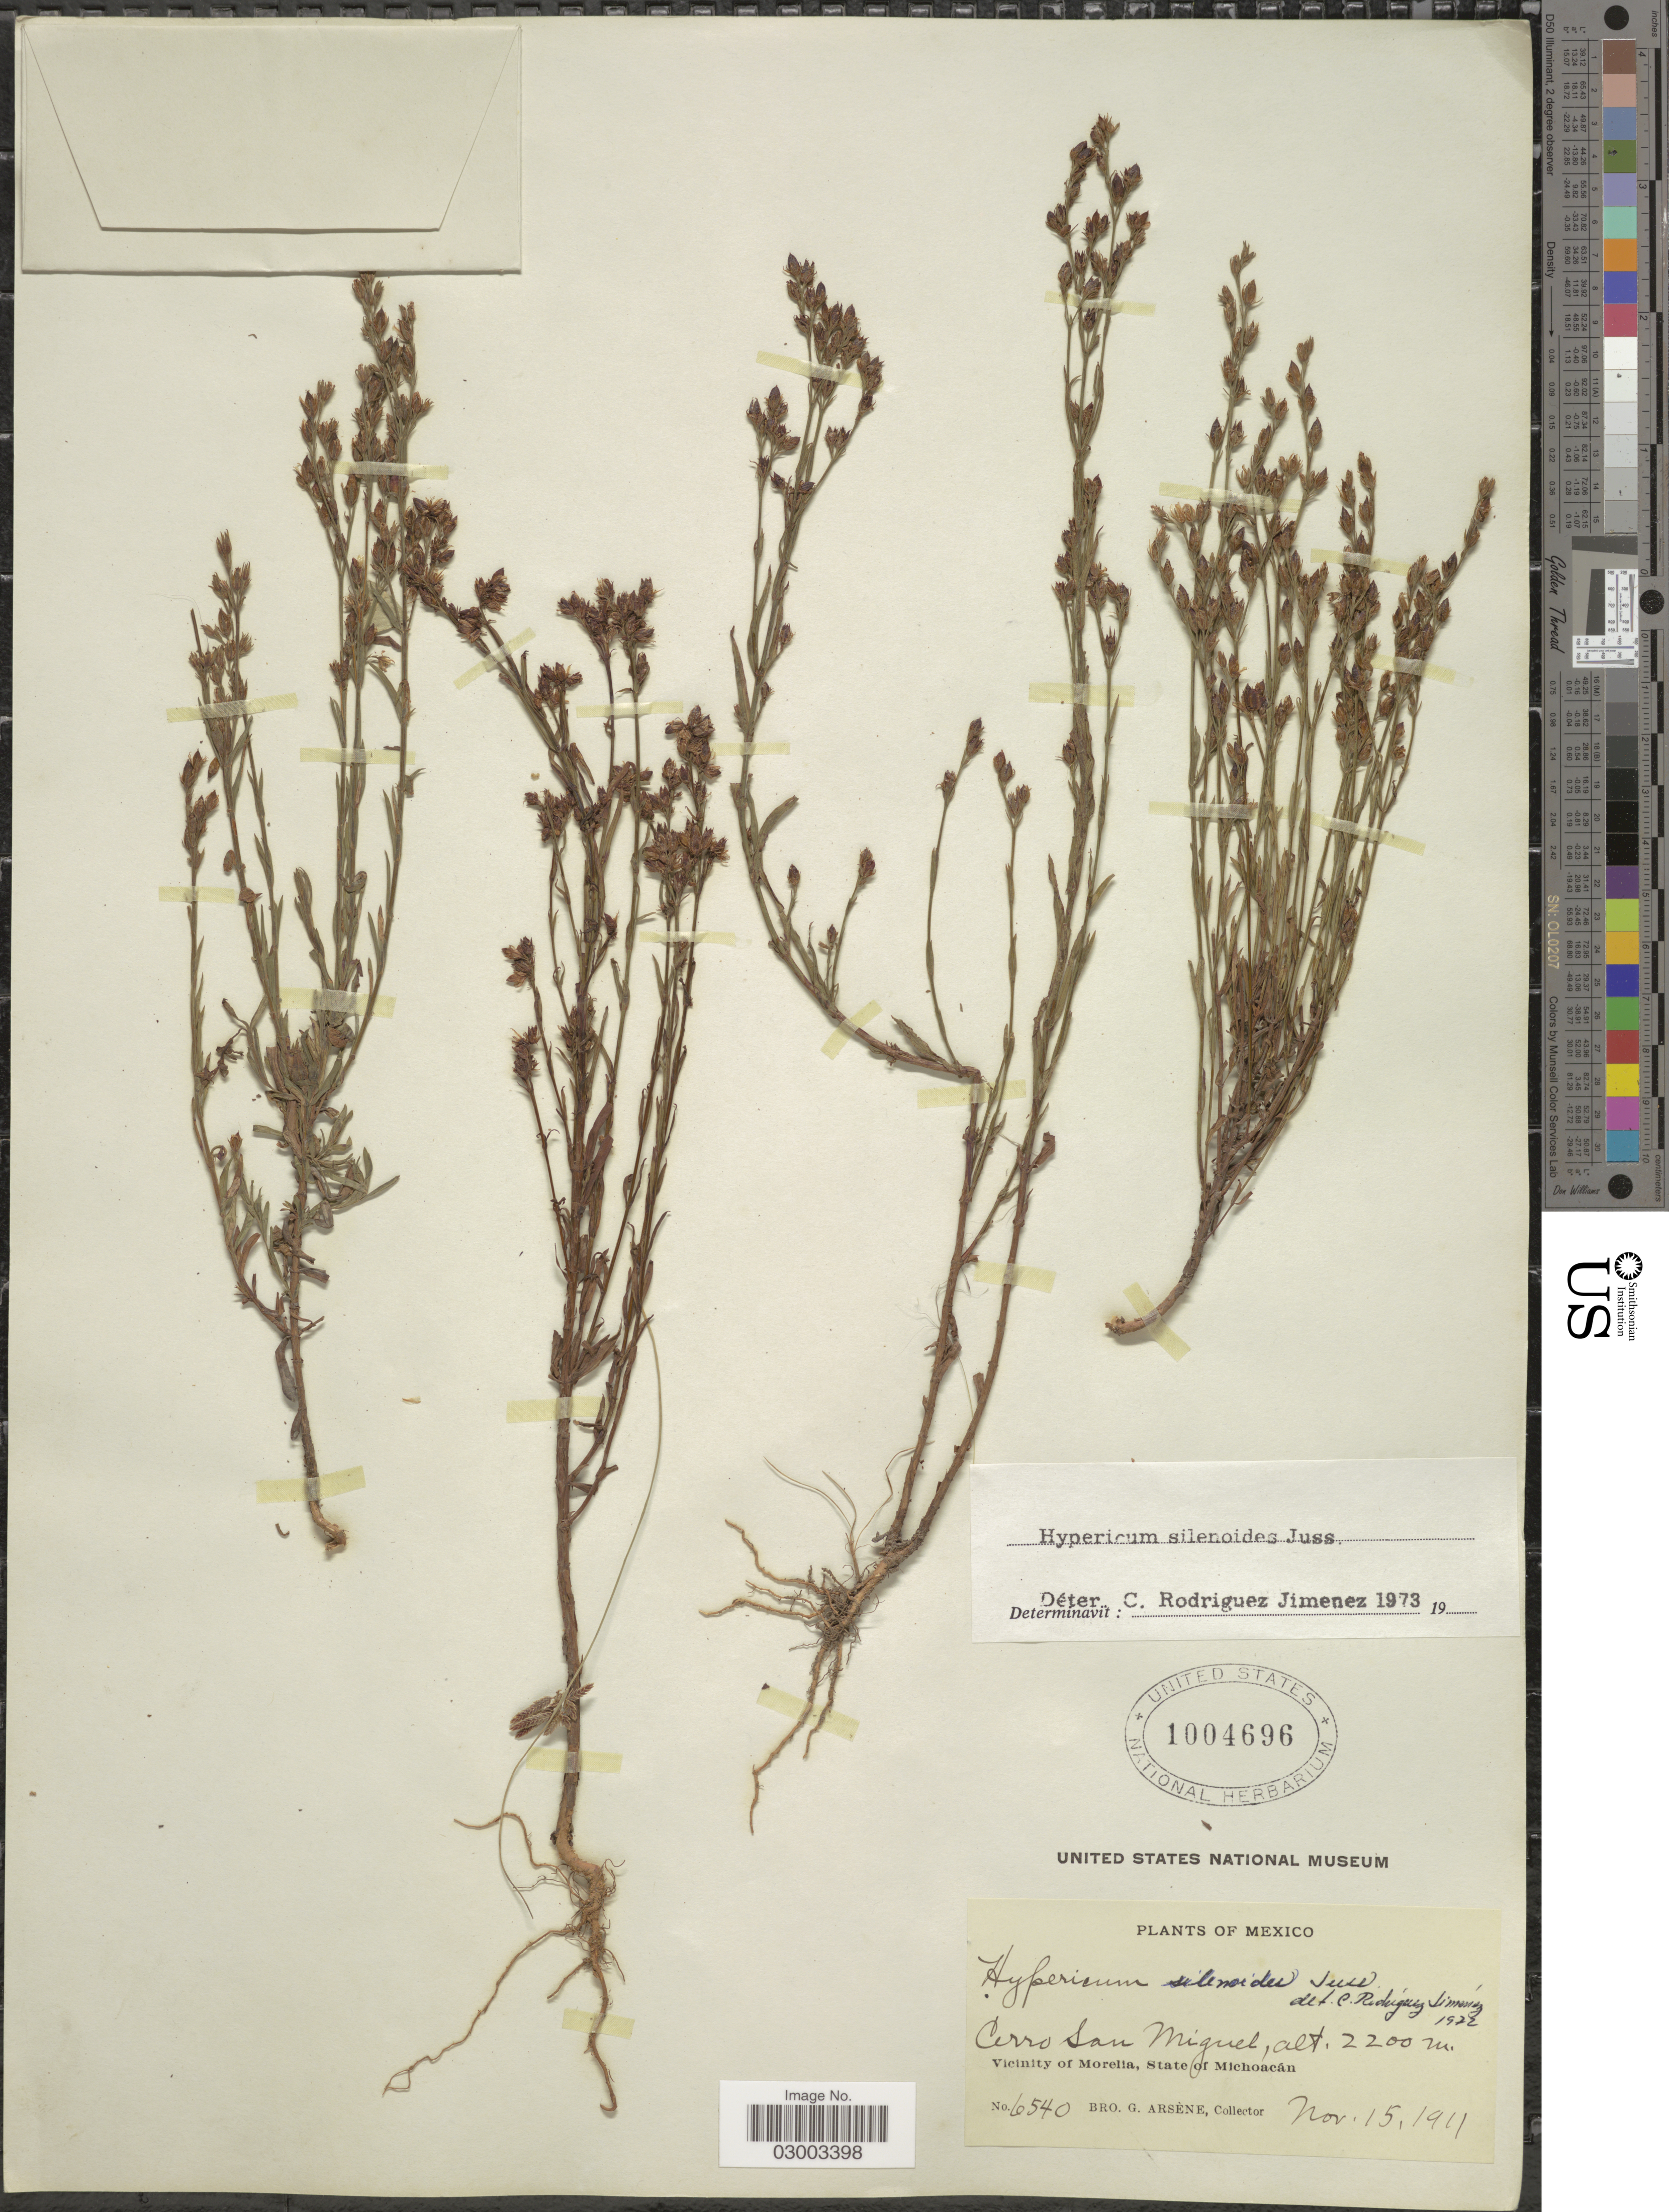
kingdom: Plantae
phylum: Tracheophyta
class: Magnoliopsida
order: Malpighiales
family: Hypericaceae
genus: Hypericum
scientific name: Hypericum silenoides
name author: Juss.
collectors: Bro. G. Arsène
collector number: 6540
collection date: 1911-11-15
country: Mexico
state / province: Michoacán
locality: Cerro San Miguel. Vicinity of Morelia, State of Michoacán.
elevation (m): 2200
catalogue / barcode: US 1004696